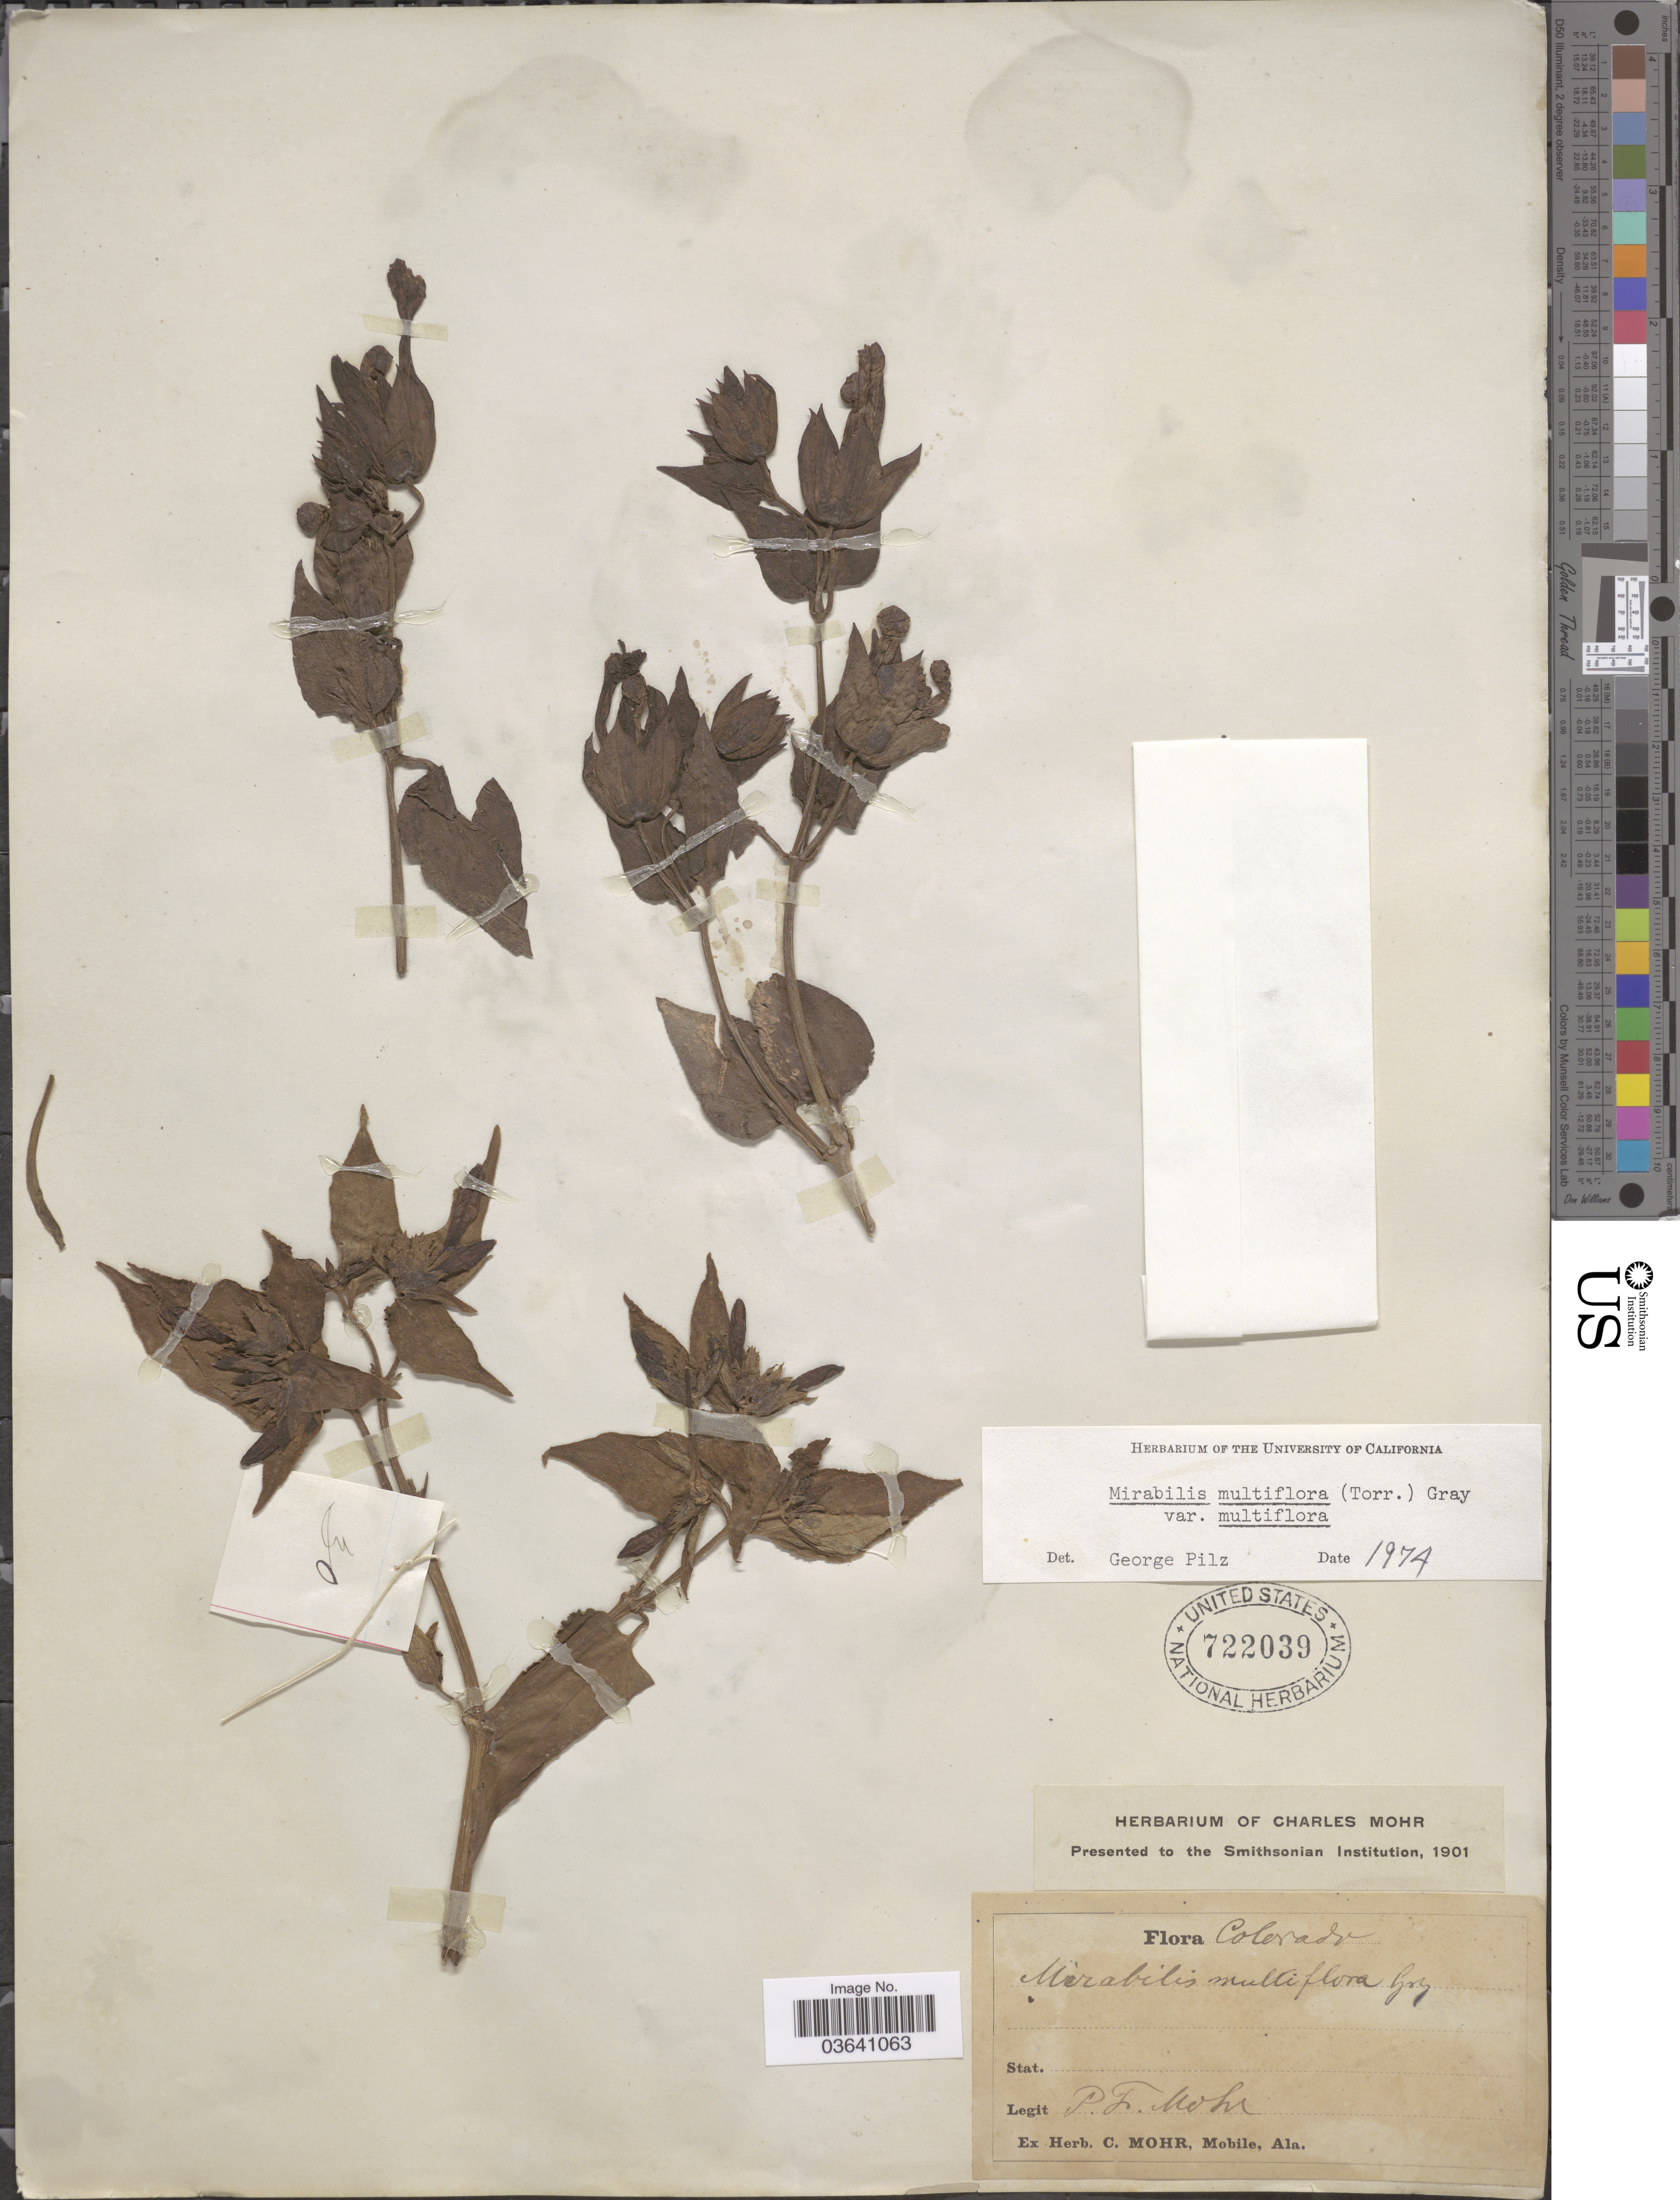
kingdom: Plantae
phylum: Tracheophyta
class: Magnoliopsida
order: Caryophyllales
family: Nyctaginaceae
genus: Mirabilis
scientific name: Mirabilis multiflora var. multiflora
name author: (Torr.) A. Gray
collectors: P. F. Mohr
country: United States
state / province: Colorado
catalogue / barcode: US 722039